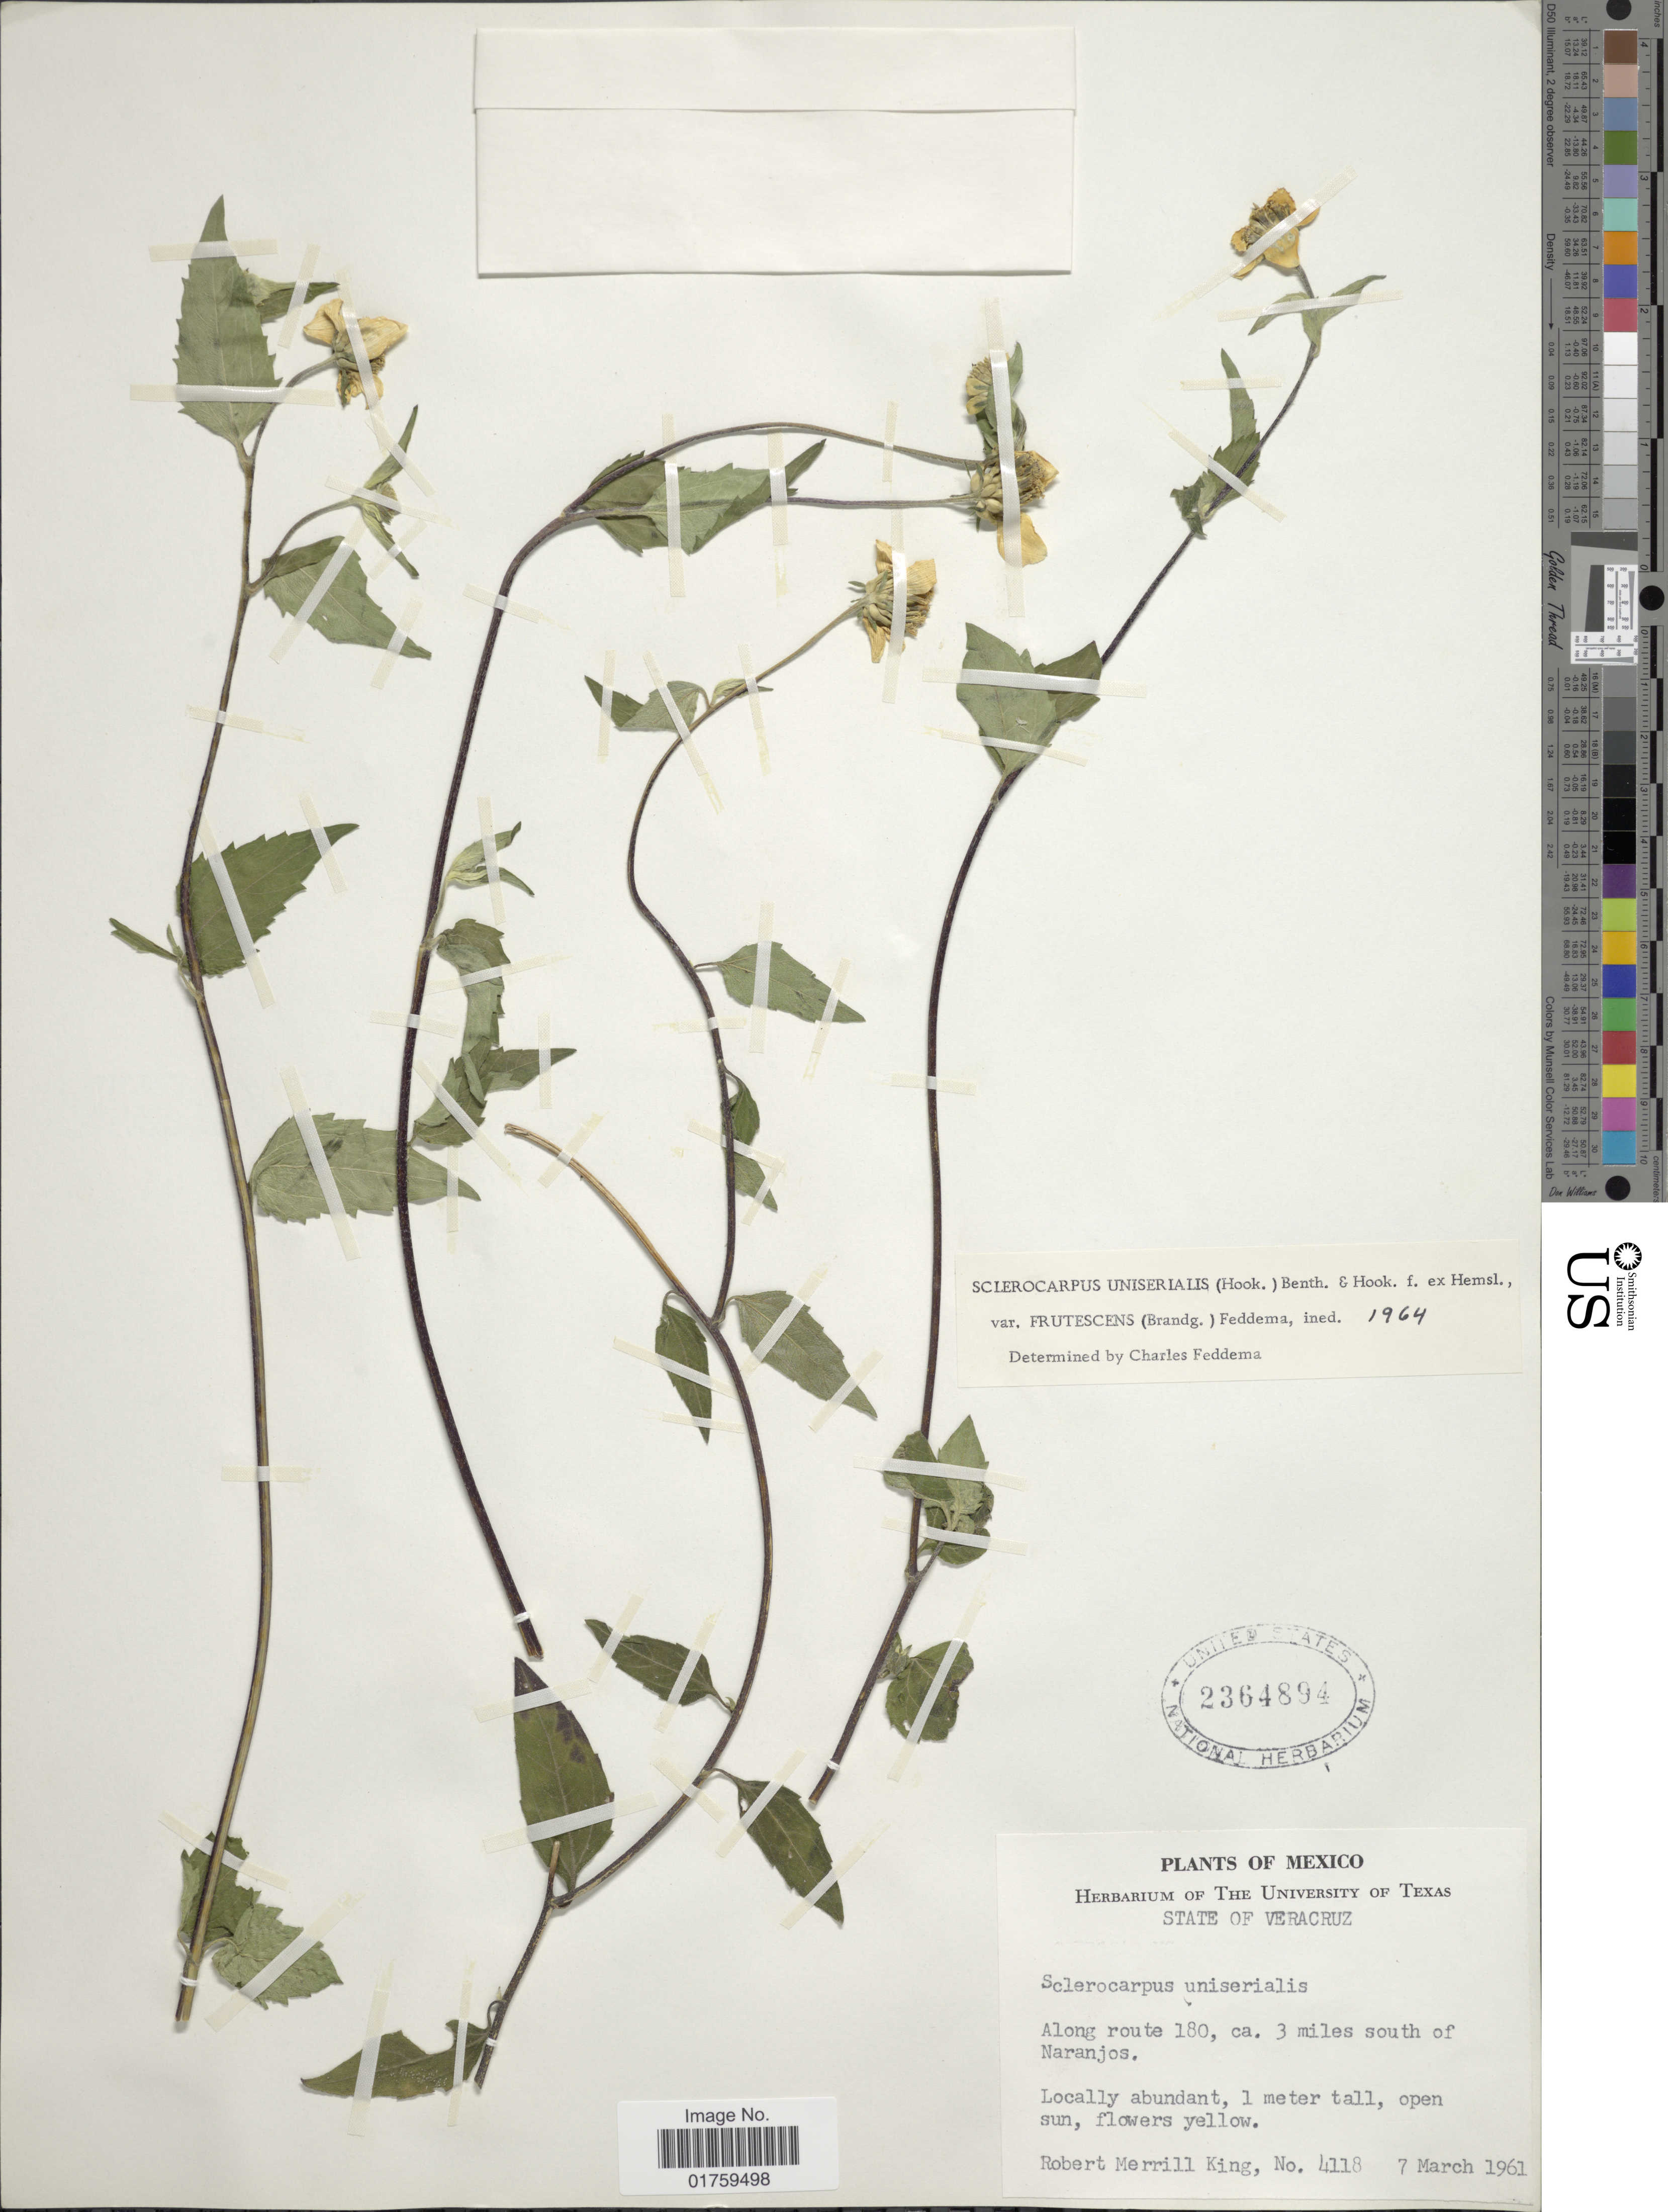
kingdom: Plantae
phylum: Tracheophyta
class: Magnoliopsida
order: Asterales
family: Asteraceae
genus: Sclerocarpus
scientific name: Sclerocarpus uniserialis var. frutescens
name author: (Brandegee) Feddema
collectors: R. M. King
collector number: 4118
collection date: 1961-03-07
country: Mexico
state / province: Veracruz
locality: State of Veracruz. Along route 180, ca. 3 miles south of Naranjos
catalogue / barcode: US 2364894